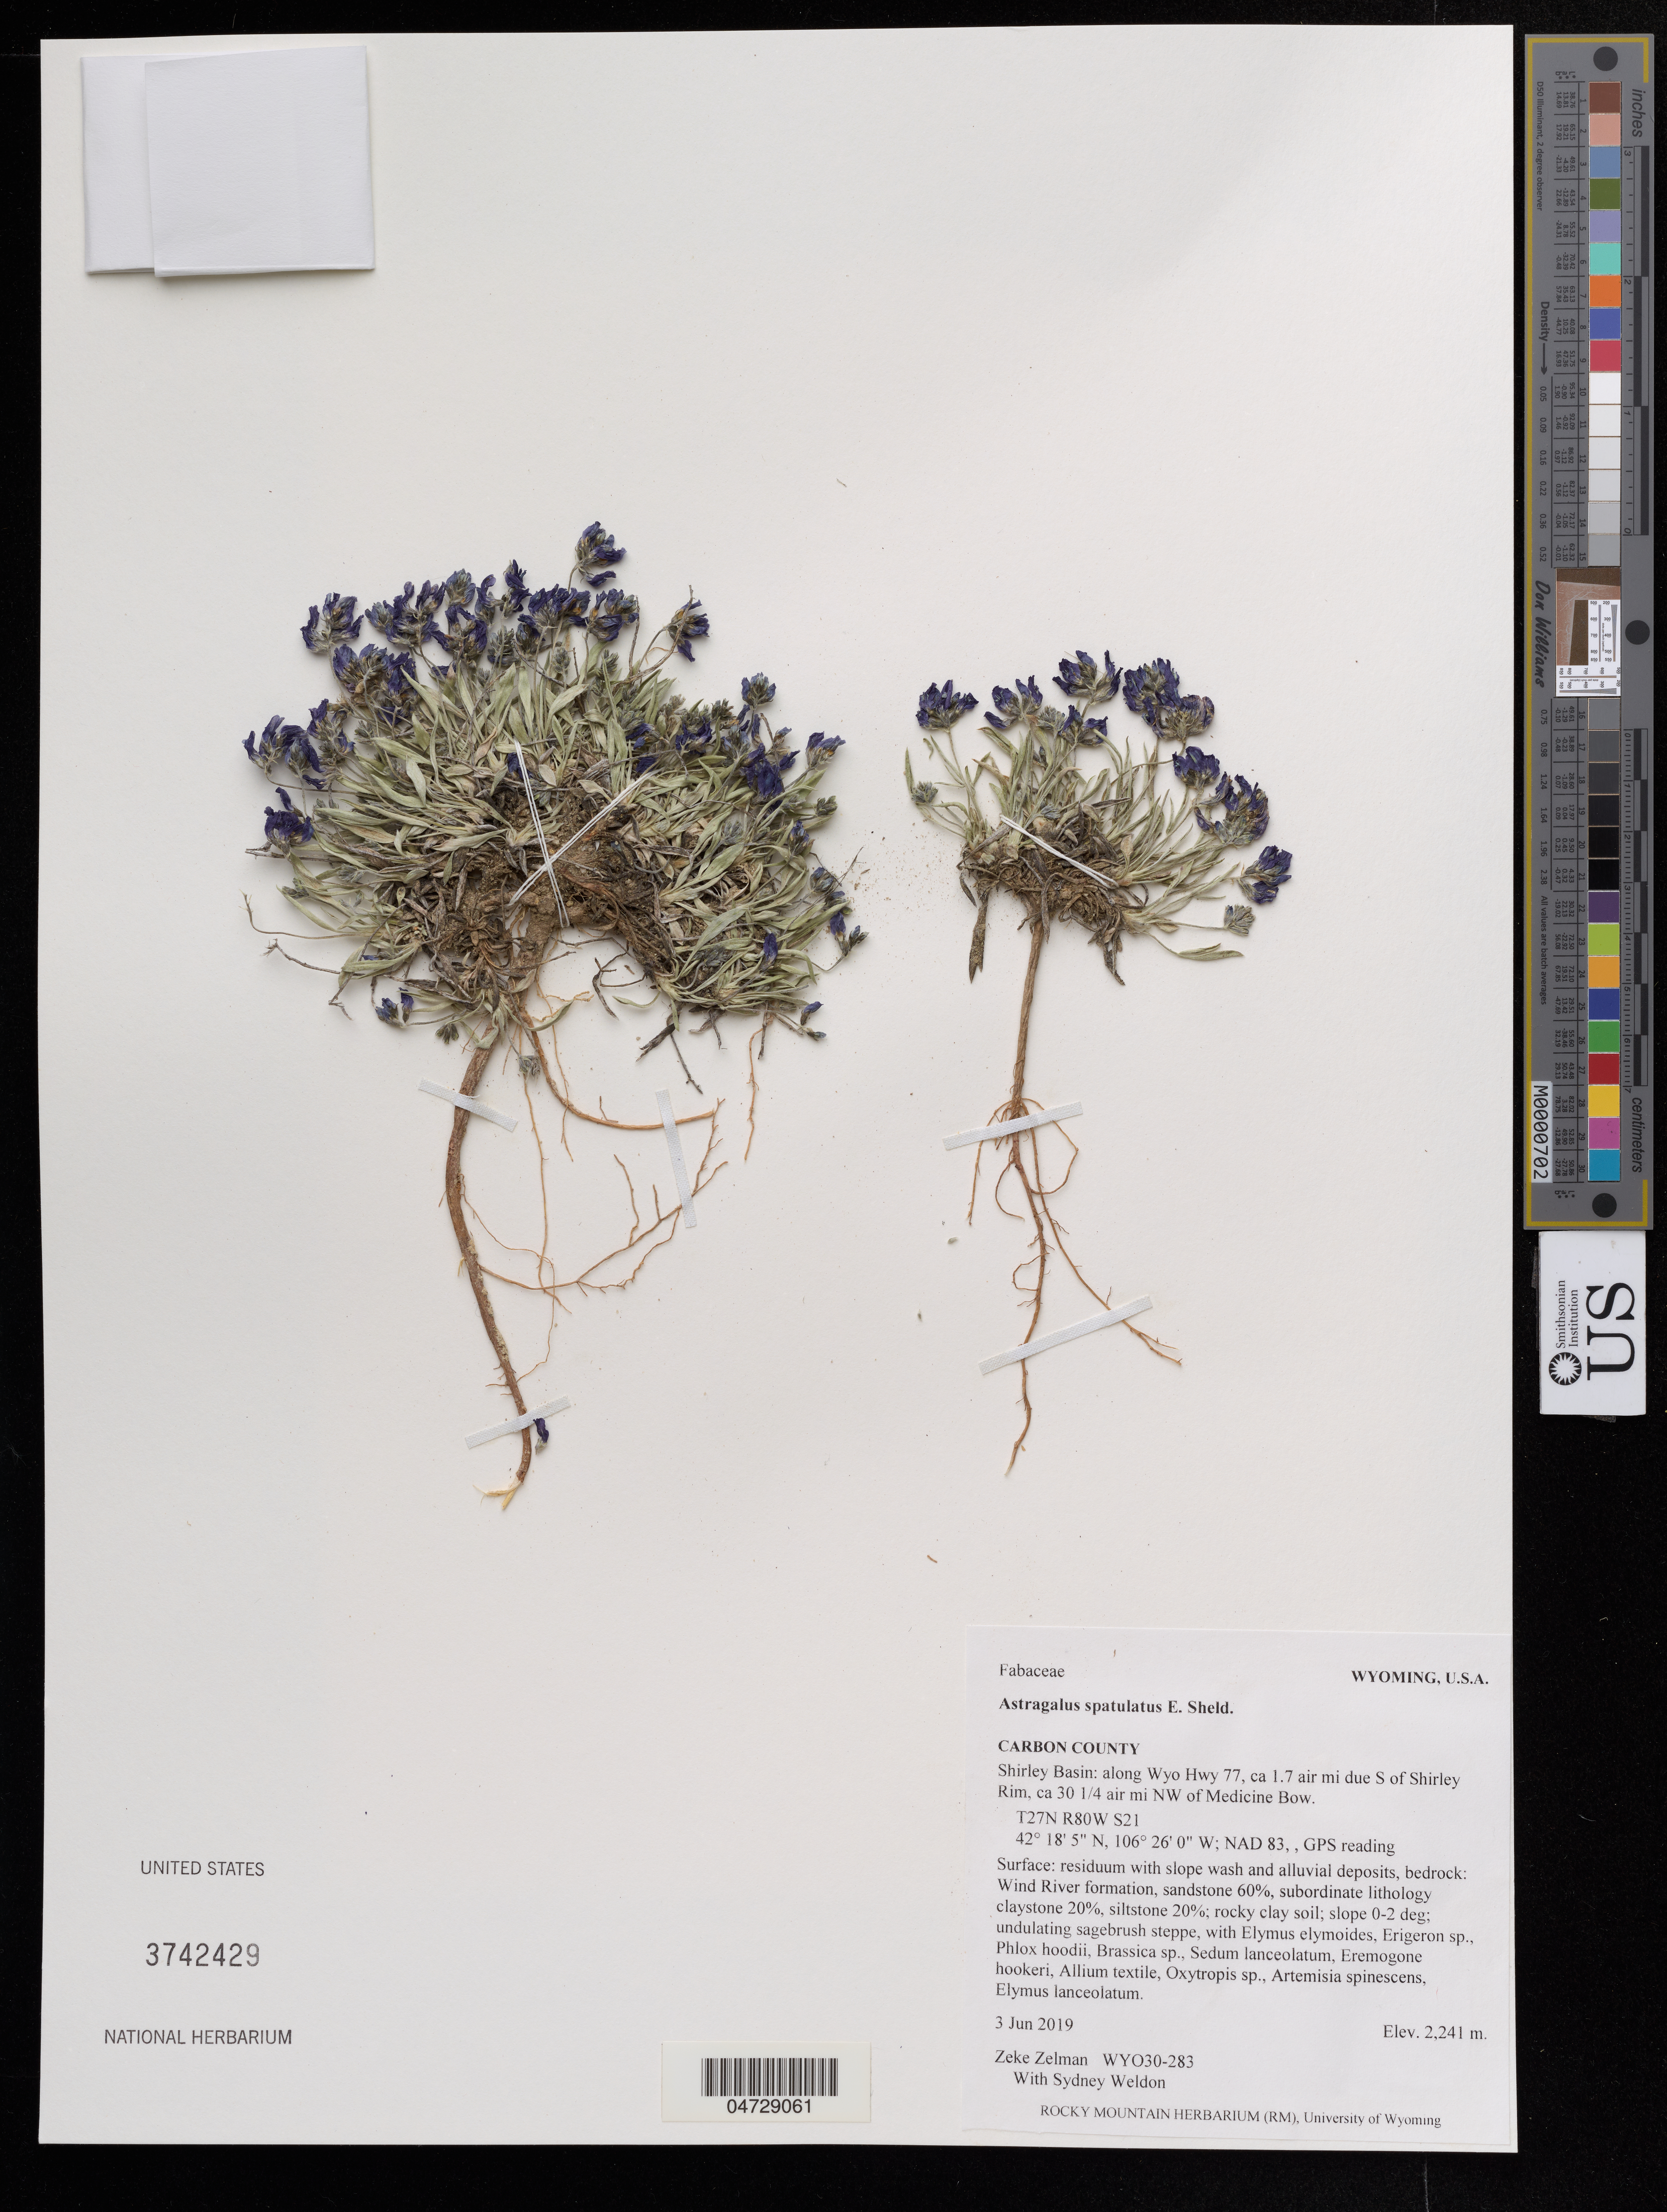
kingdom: Plantae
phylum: Tracheophyta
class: Magnoliopsida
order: Fabales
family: Fabaceae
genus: Astragalus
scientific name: Astragalus spatulatus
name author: E. Sheld.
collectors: Z. Zelman & S. Weldon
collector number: WYO30-283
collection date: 2019-06-03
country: United States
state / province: Wyoming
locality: Carbon County, Shirley Basin: along Wyo Hwy 77, ca 1.7 air mi due S of Shirley Rim.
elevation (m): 2241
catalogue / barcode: US 3742429